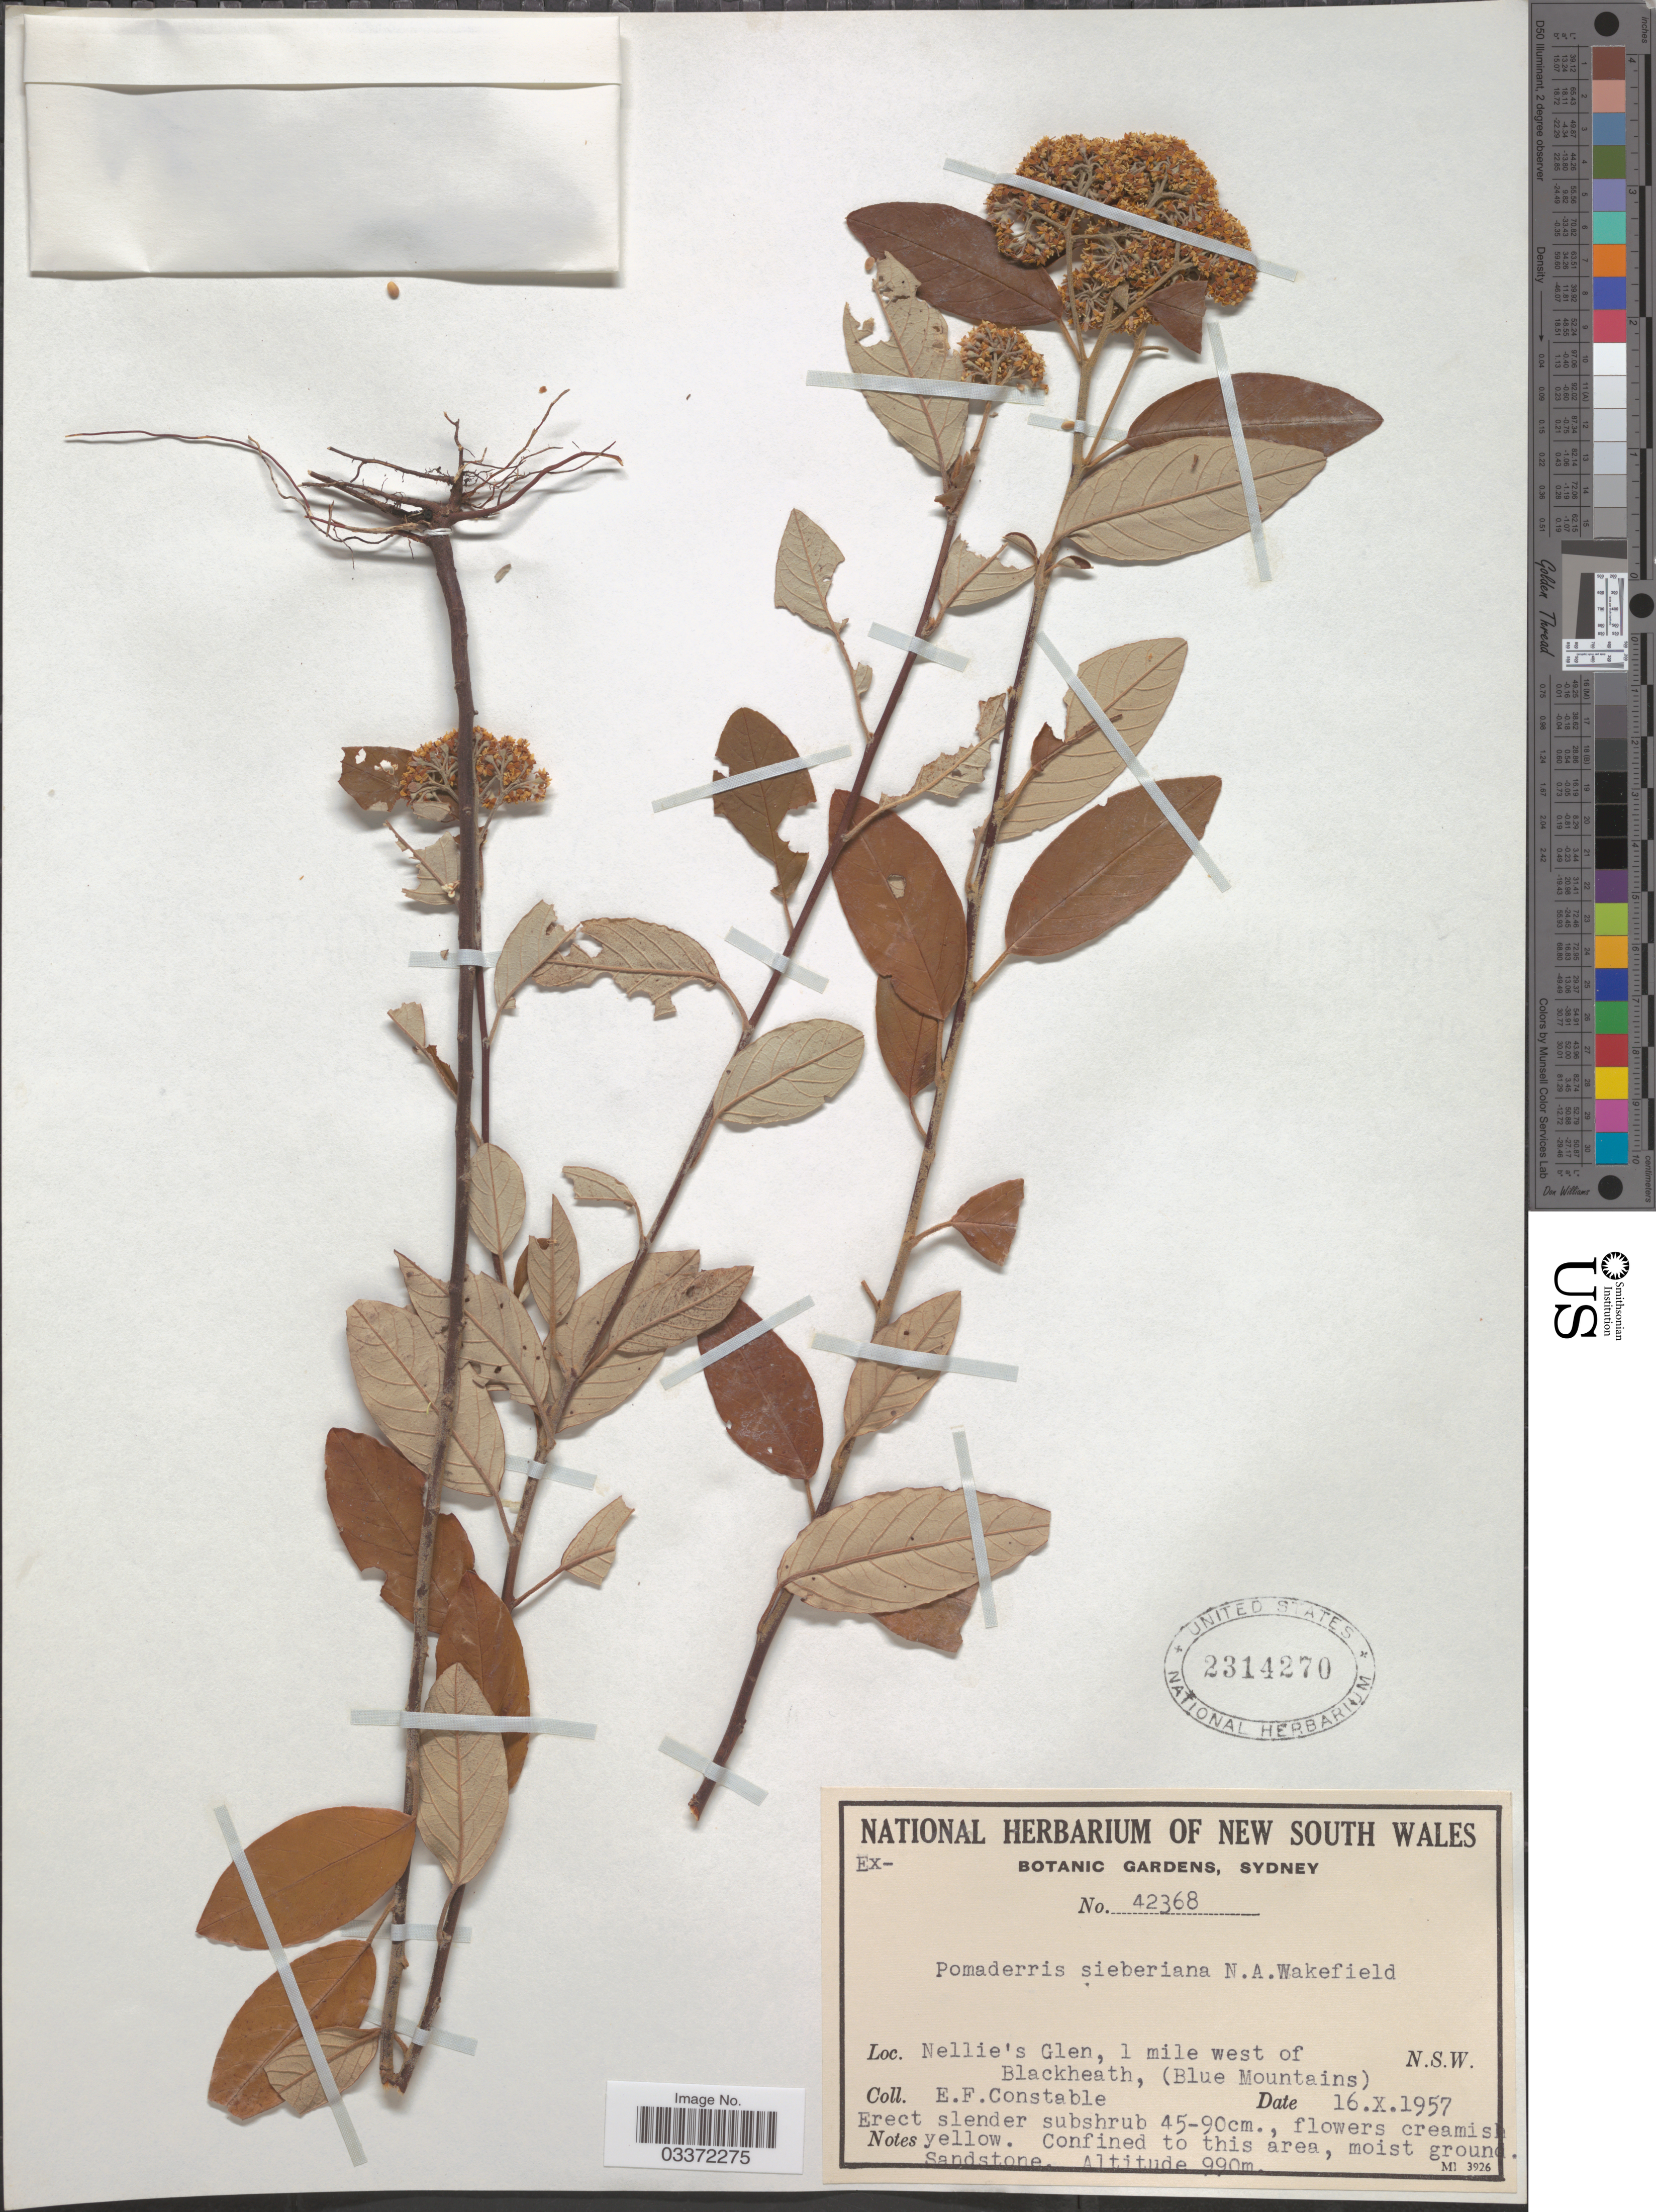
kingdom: Plantae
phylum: Tracheophyta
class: Magnoliopsida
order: Rosales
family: Rhamnaceae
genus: Pomaderris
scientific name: Pomaderris sieberiana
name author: N.A. Wakef.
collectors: E. F. Constable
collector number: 42368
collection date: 1957-10-16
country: Australia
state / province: New South Wales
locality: Nellie's Glen, 1 mile west of Blackheath, (Blue Mountains).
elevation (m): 990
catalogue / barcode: US 2314270